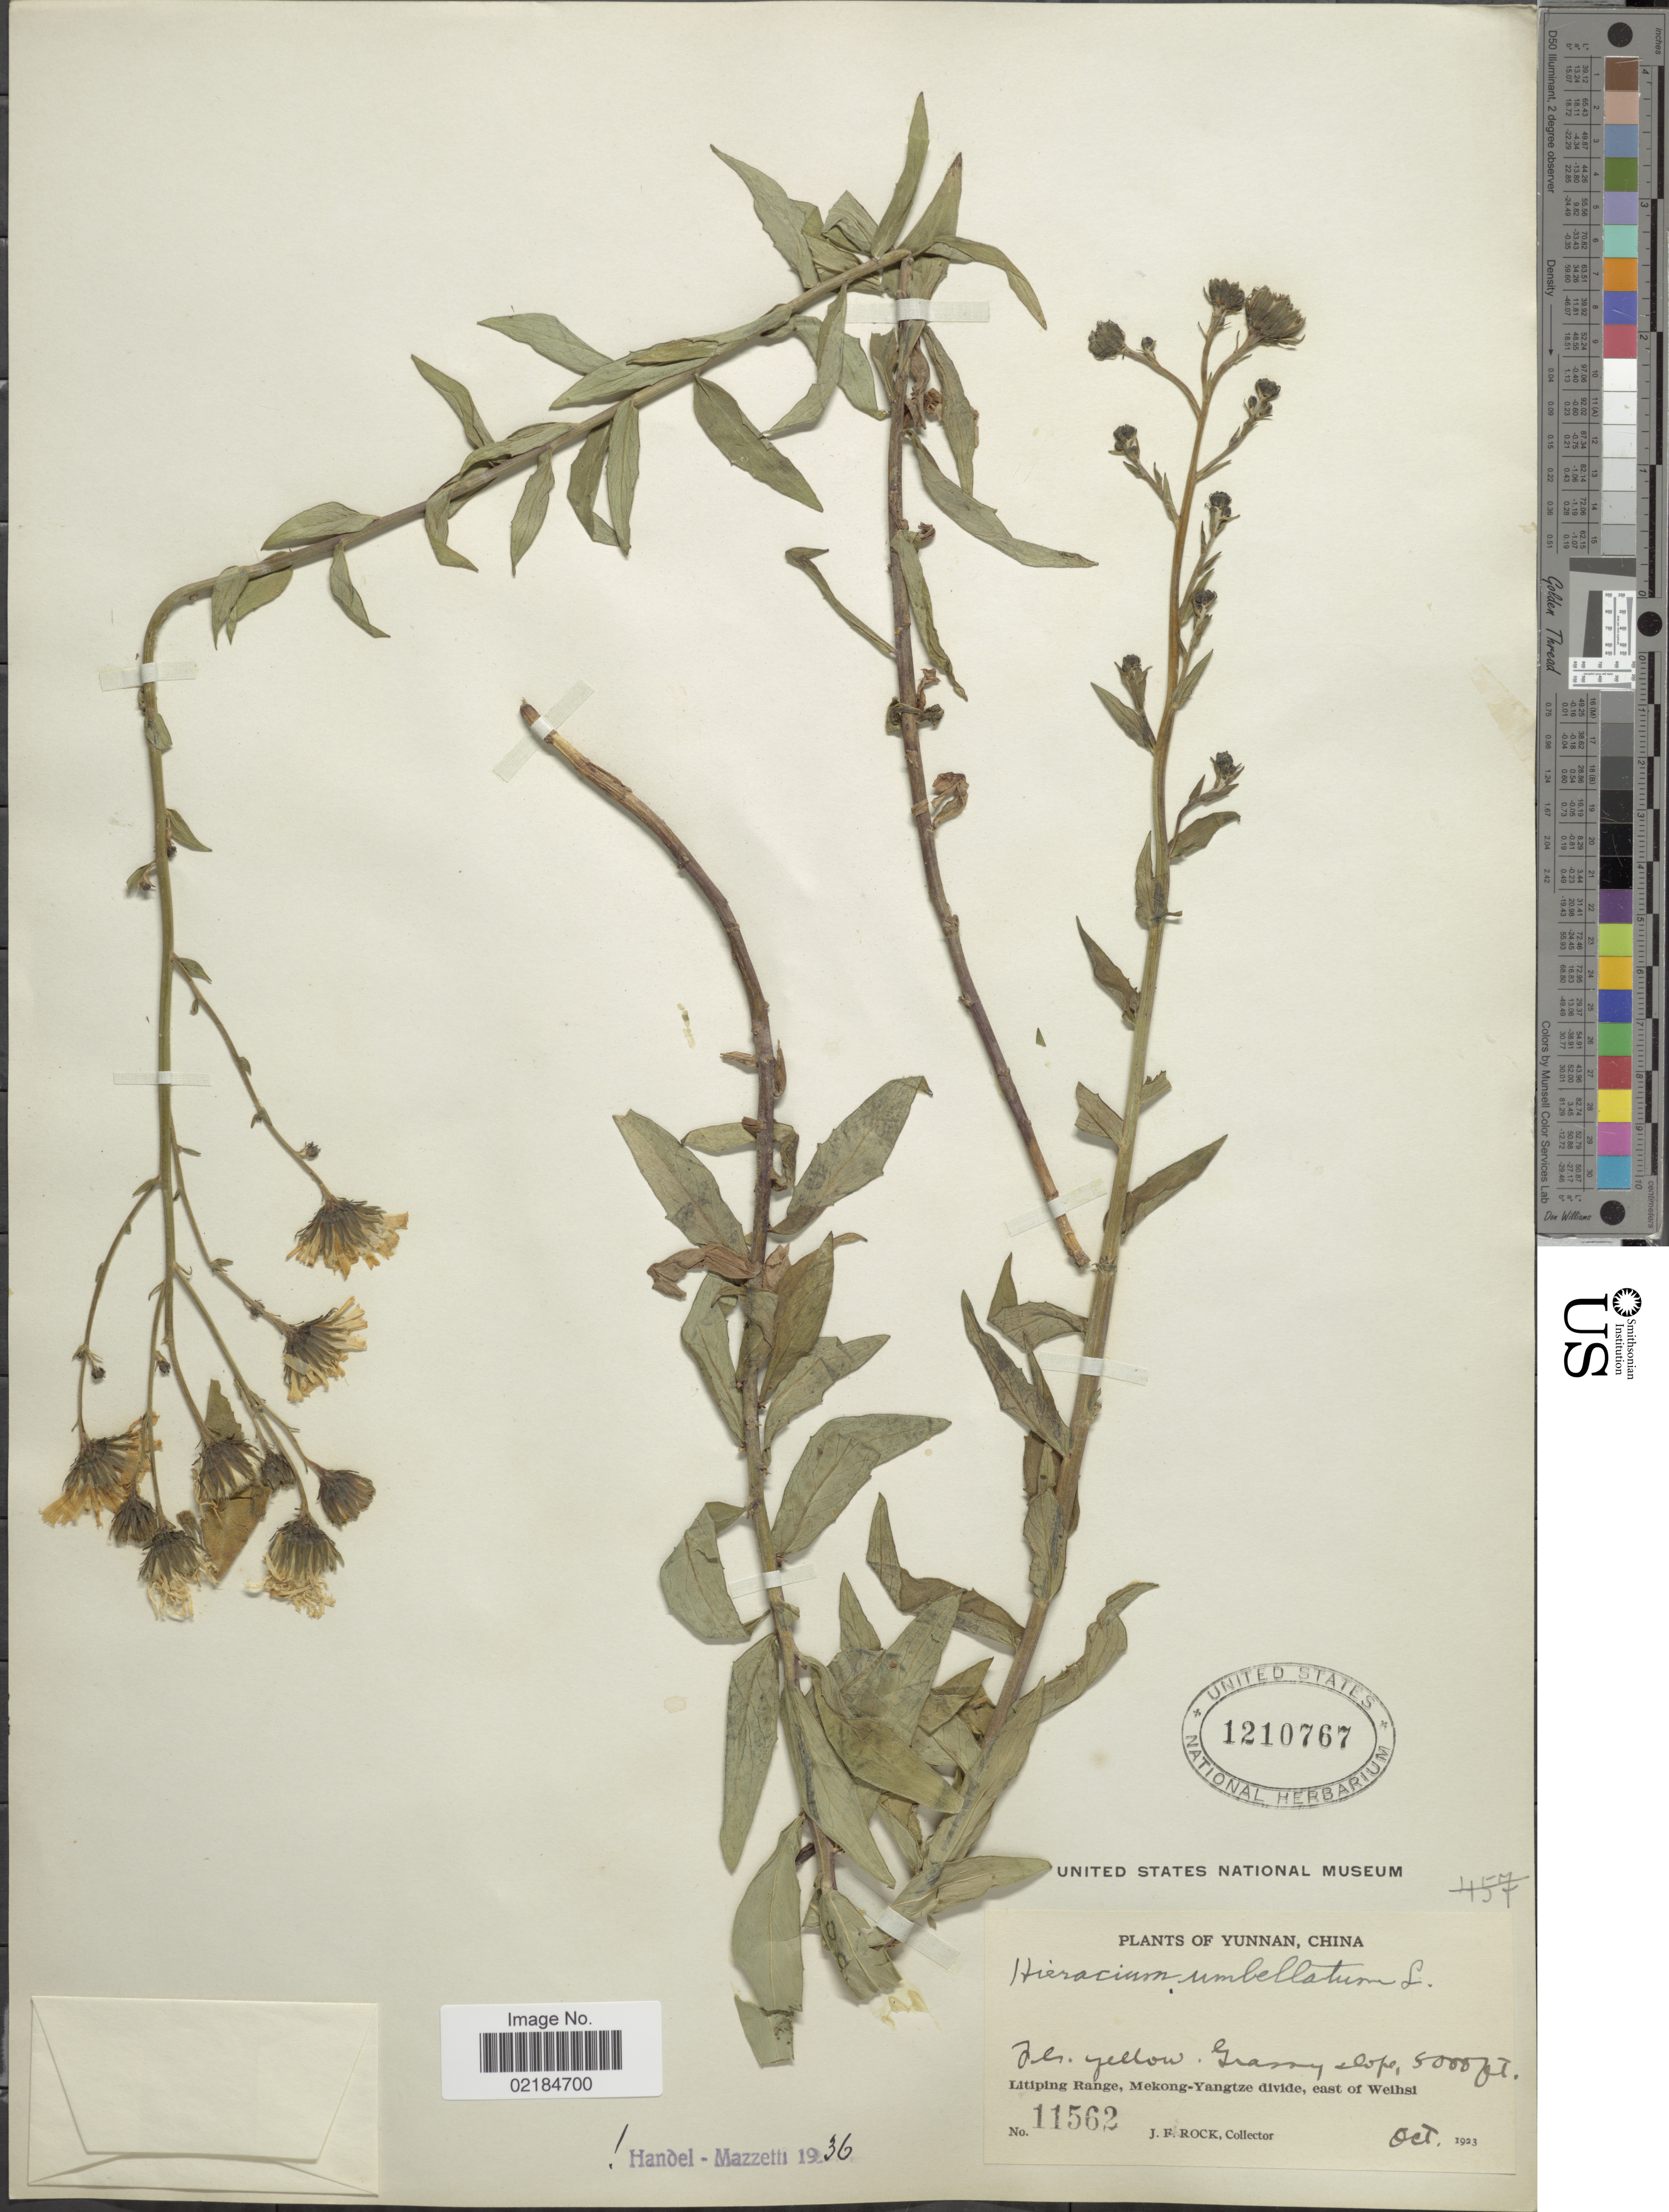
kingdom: Plantae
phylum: Tracheophyta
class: Magnoliopsida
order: Asterales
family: Asteraceae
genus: Hieracium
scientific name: Hieracium umbellatum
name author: L.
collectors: J. F. Rock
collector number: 11562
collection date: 1923-10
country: China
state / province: Yunnan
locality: Litiping Range, Mekong-Yangtze divide, east of Weihsi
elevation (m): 2438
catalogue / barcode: US 1210767